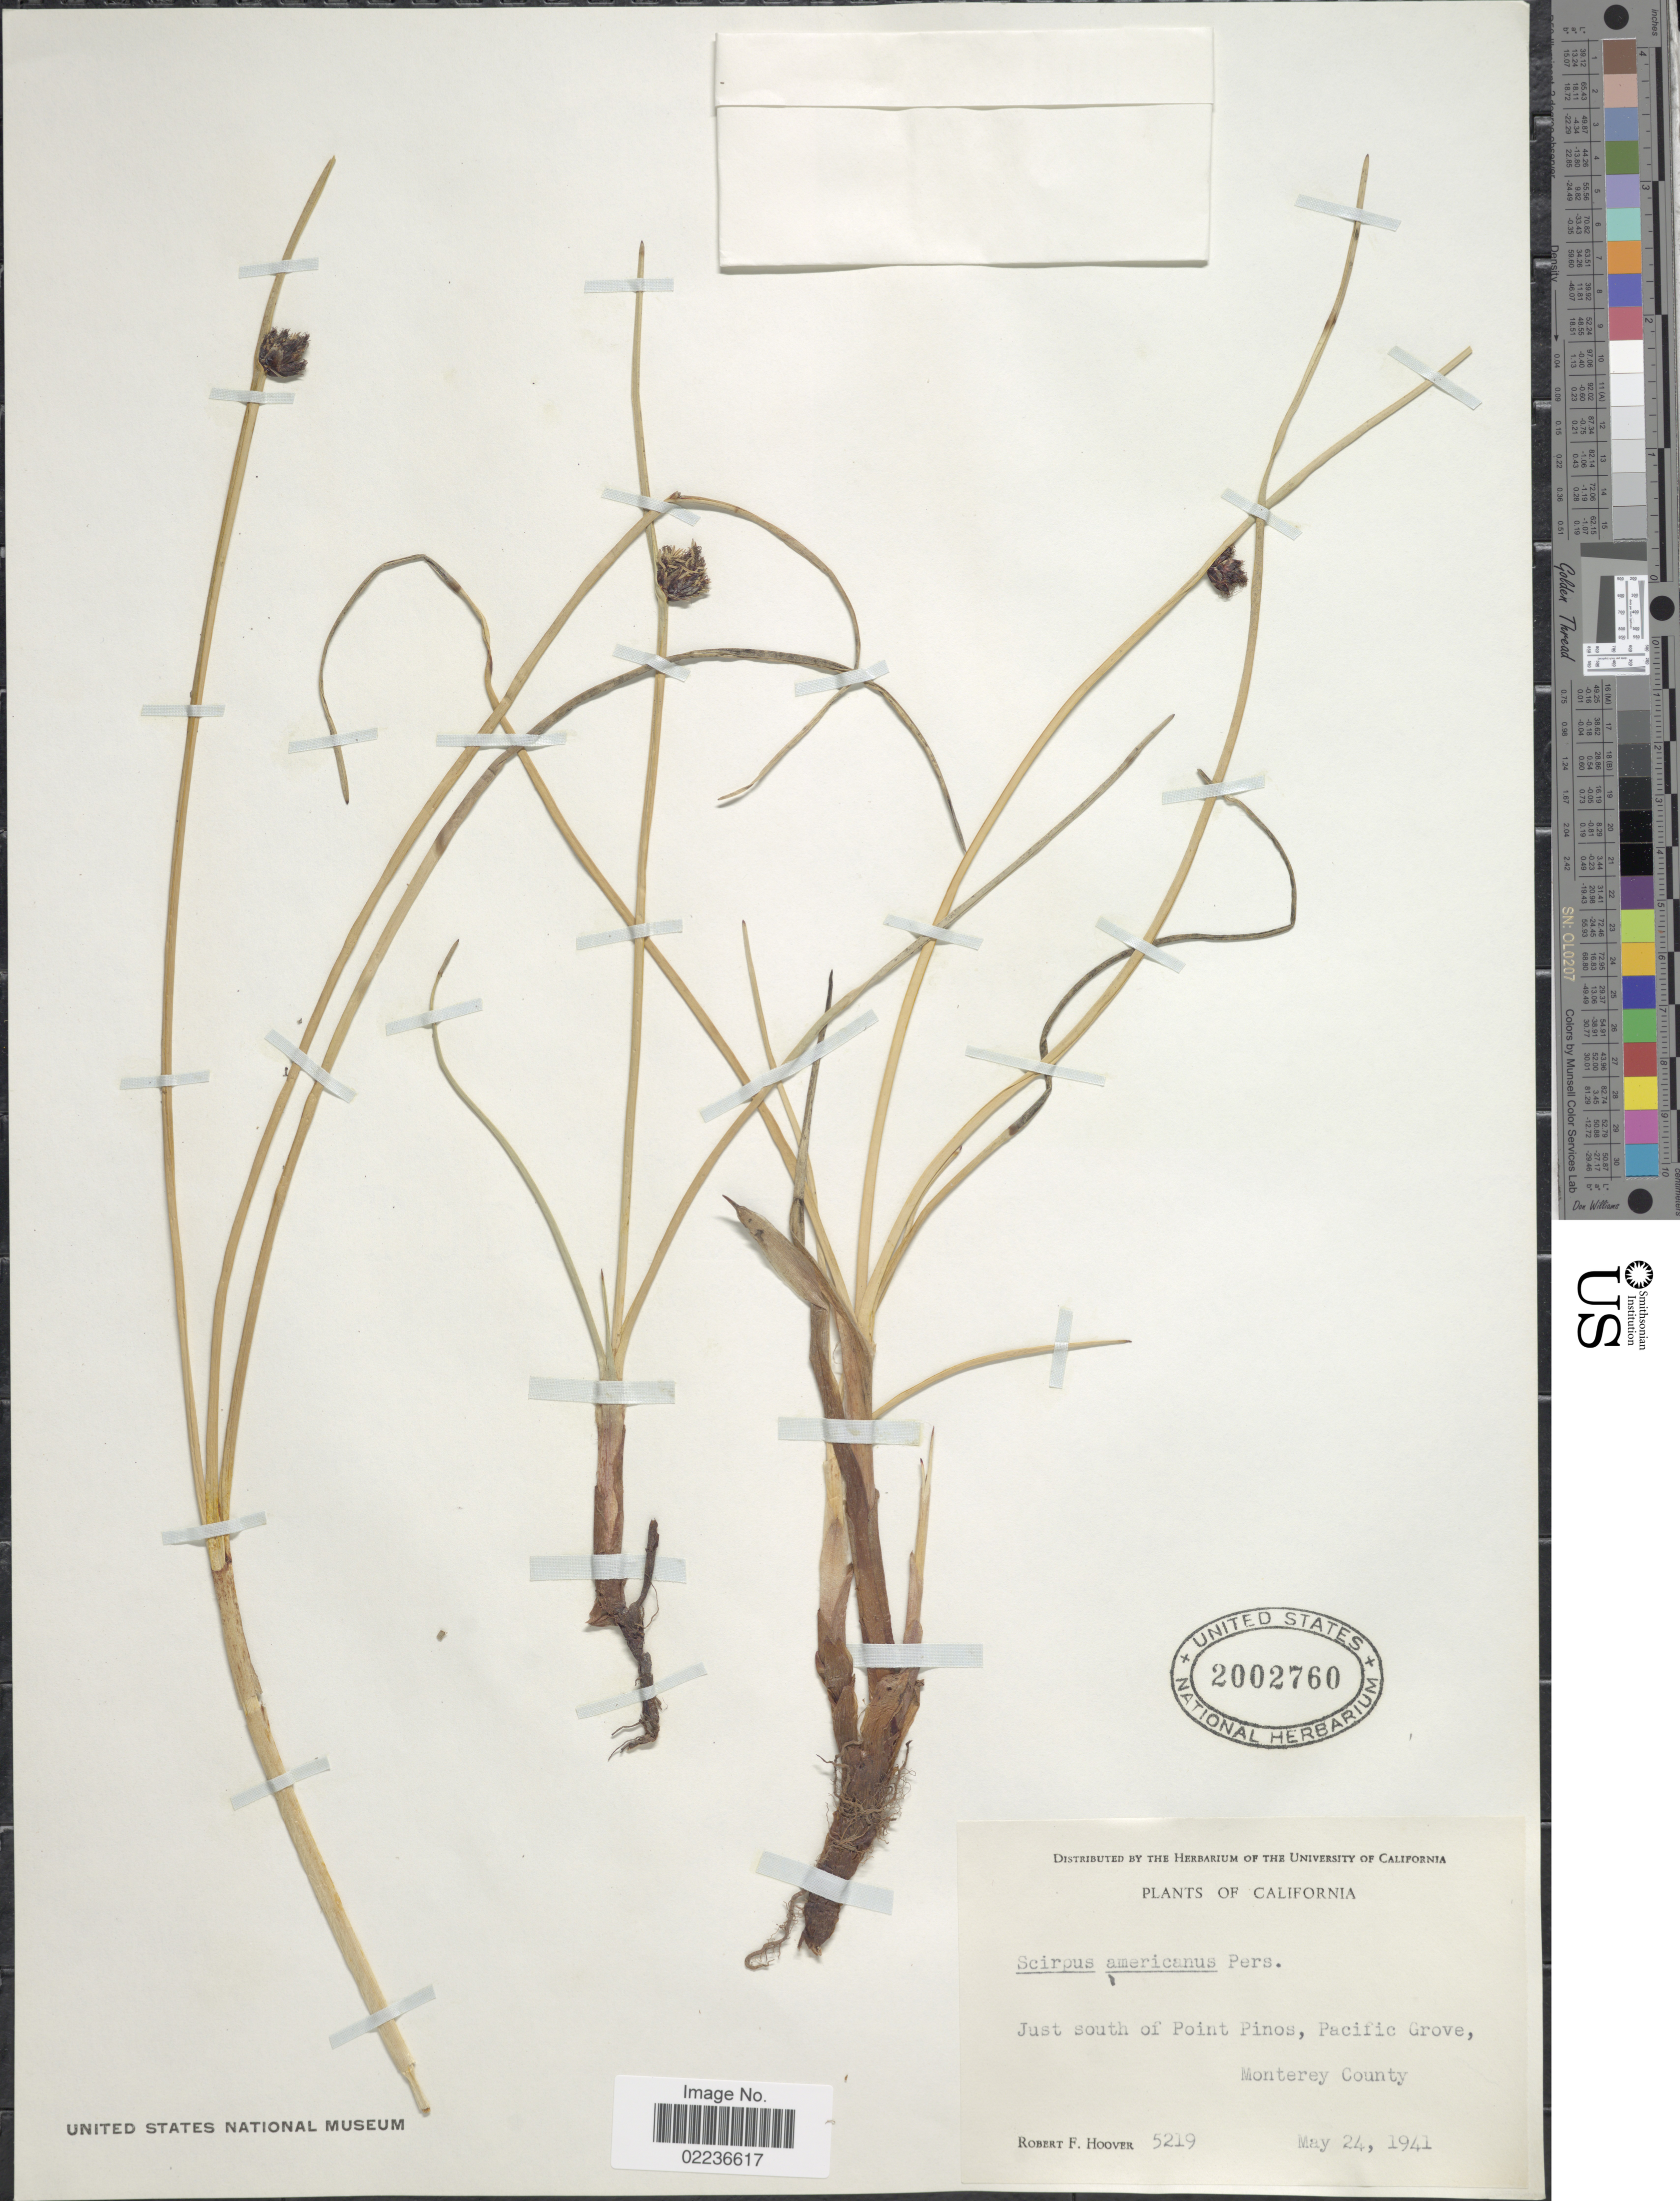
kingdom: Plantae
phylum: Tracheophyta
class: Liliopsida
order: Poales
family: Cyperaceae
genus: Schoenoplectus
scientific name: Schoenoplectus pungens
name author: (Vahl) Palla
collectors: R. F. Hoover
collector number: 5219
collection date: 1941-05-24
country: United States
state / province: California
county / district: Monterey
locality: Just south of Point Pinos, Pacific Grove, Monterey County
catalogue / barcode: US 2002760